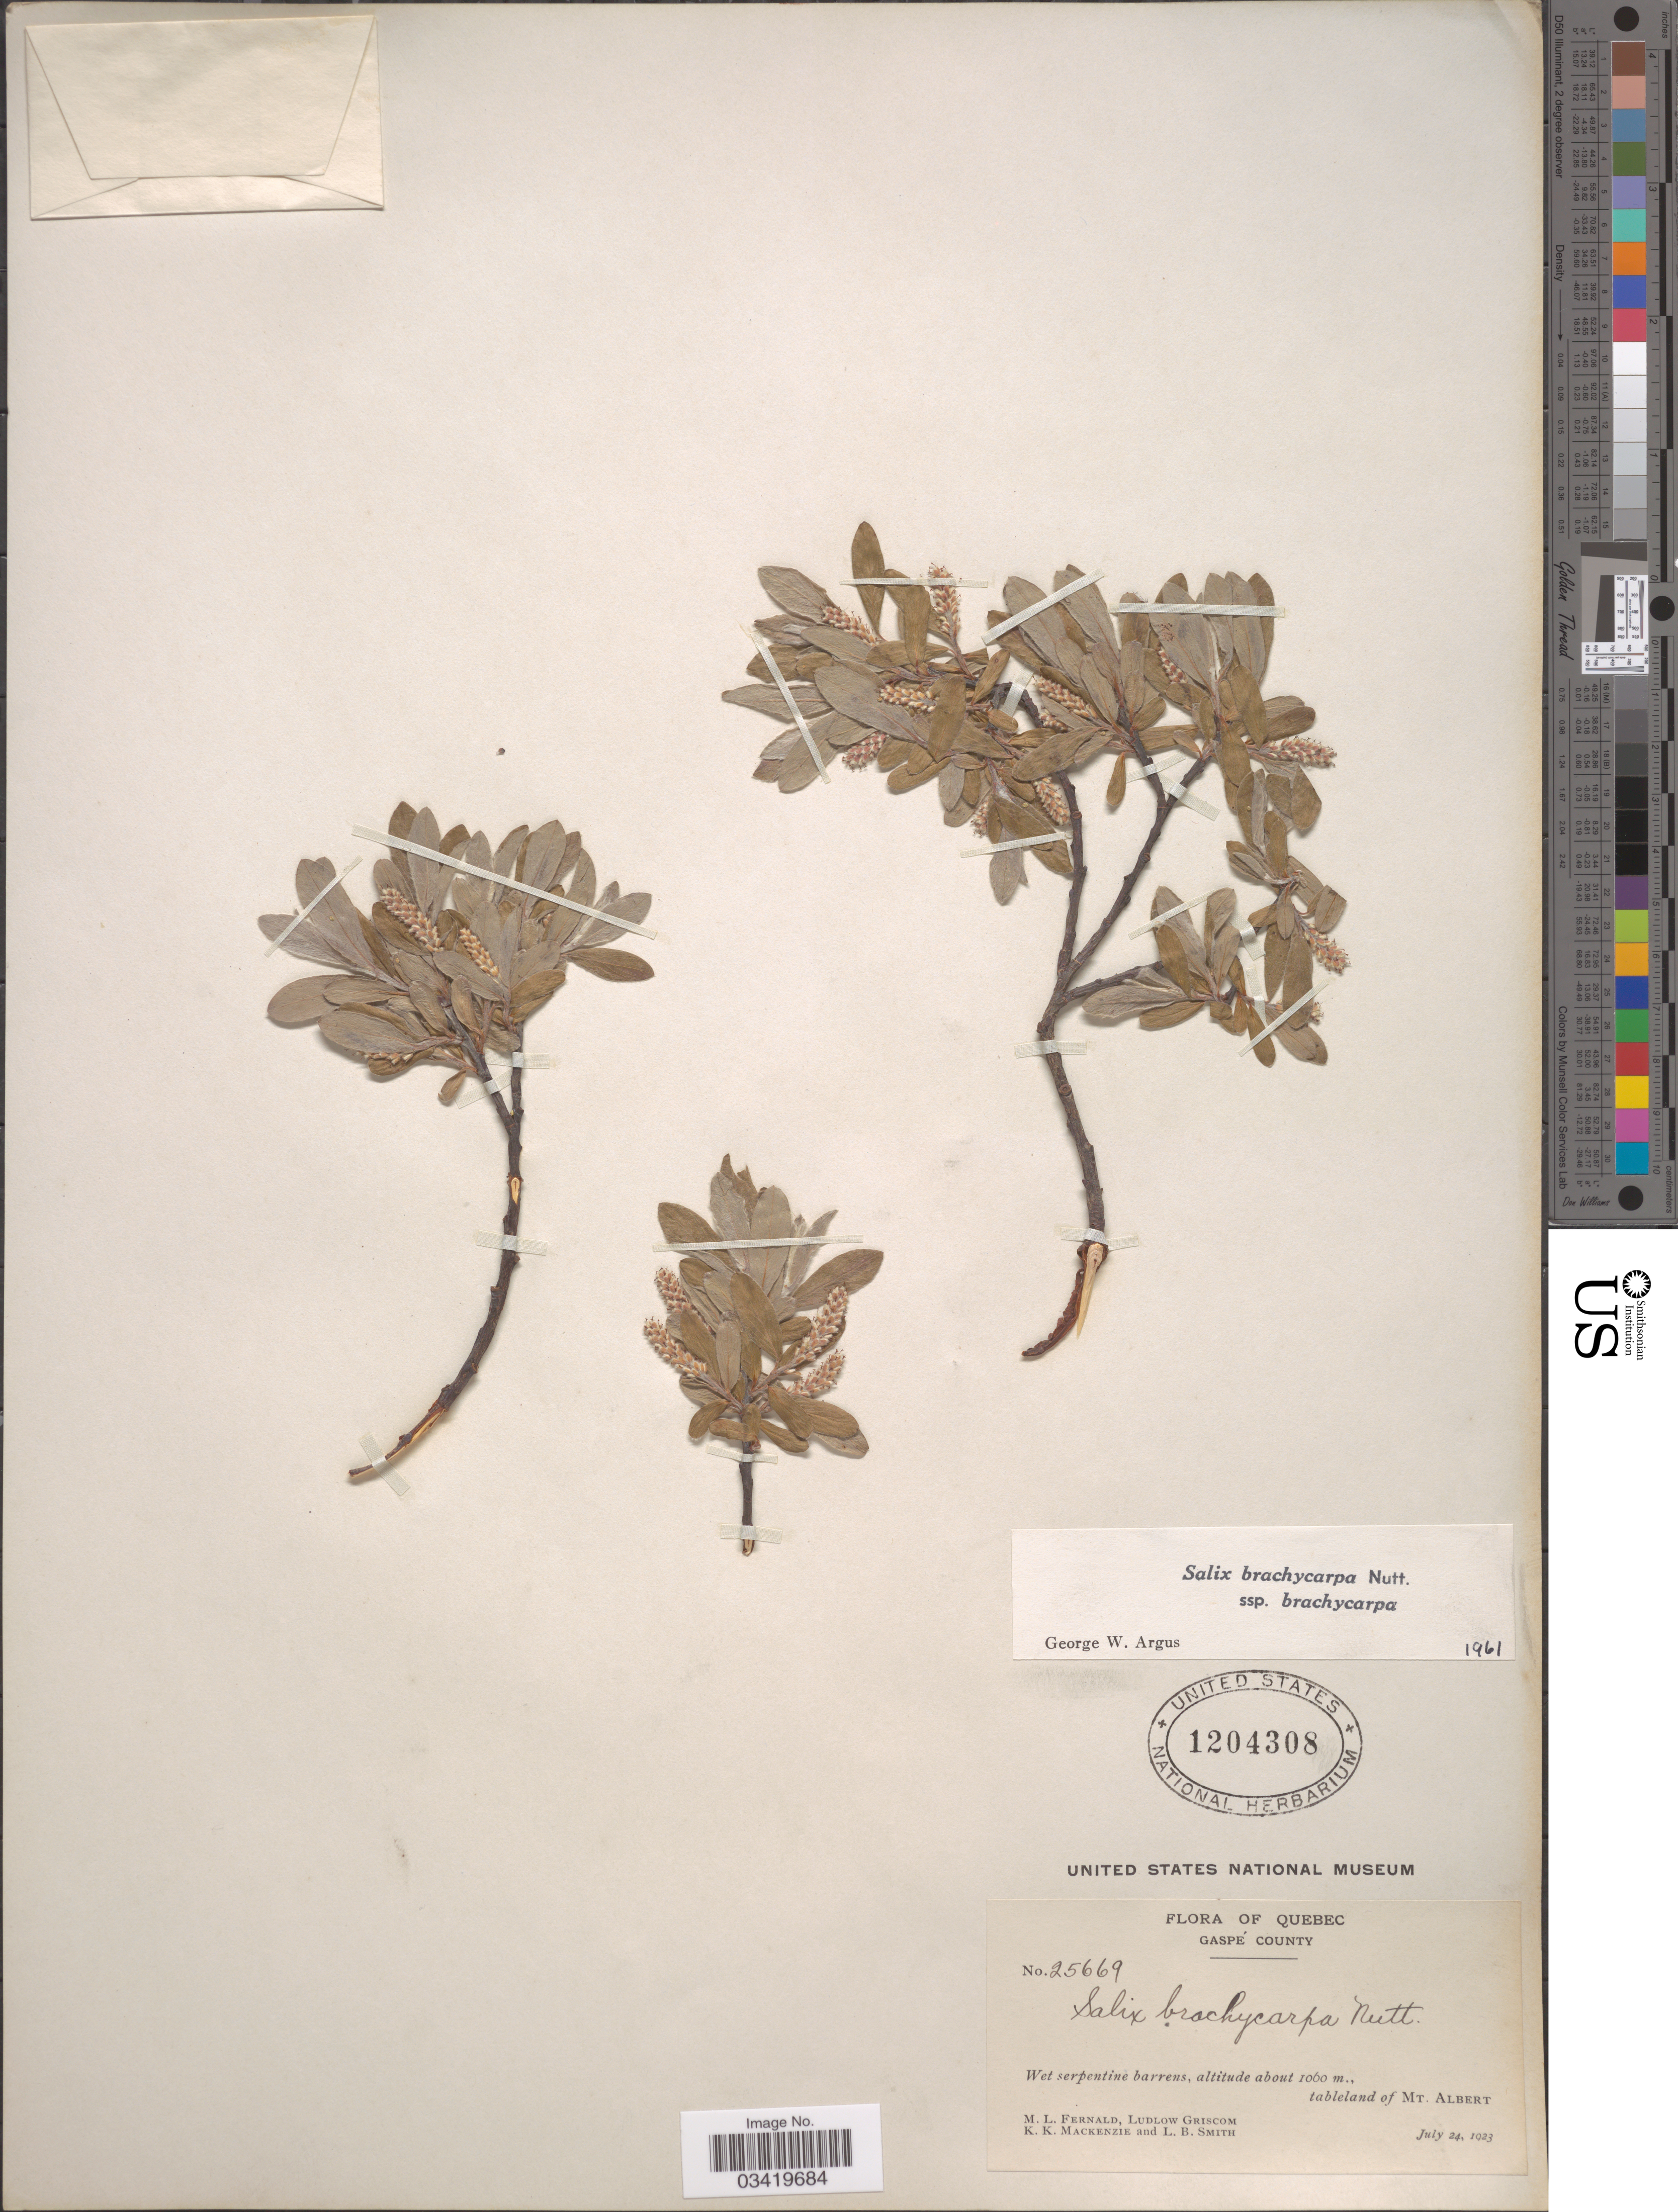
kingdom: Plantae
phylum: Tracheophyta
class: Magnoliopsida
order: Malpighiales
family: Salicaceae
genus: Salix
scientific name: Salix brachycarpa subsp. brachycarpa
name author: Nutt.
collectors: M. L. Fernald, L. Griscom, K. K. Mackenzie & L. Smith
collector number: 25669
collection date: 1923-07-24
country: Canada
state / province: Quebec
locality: Gaspé County. Tableland of Mt. Albert.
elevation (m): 1060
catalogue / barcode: US 1204308